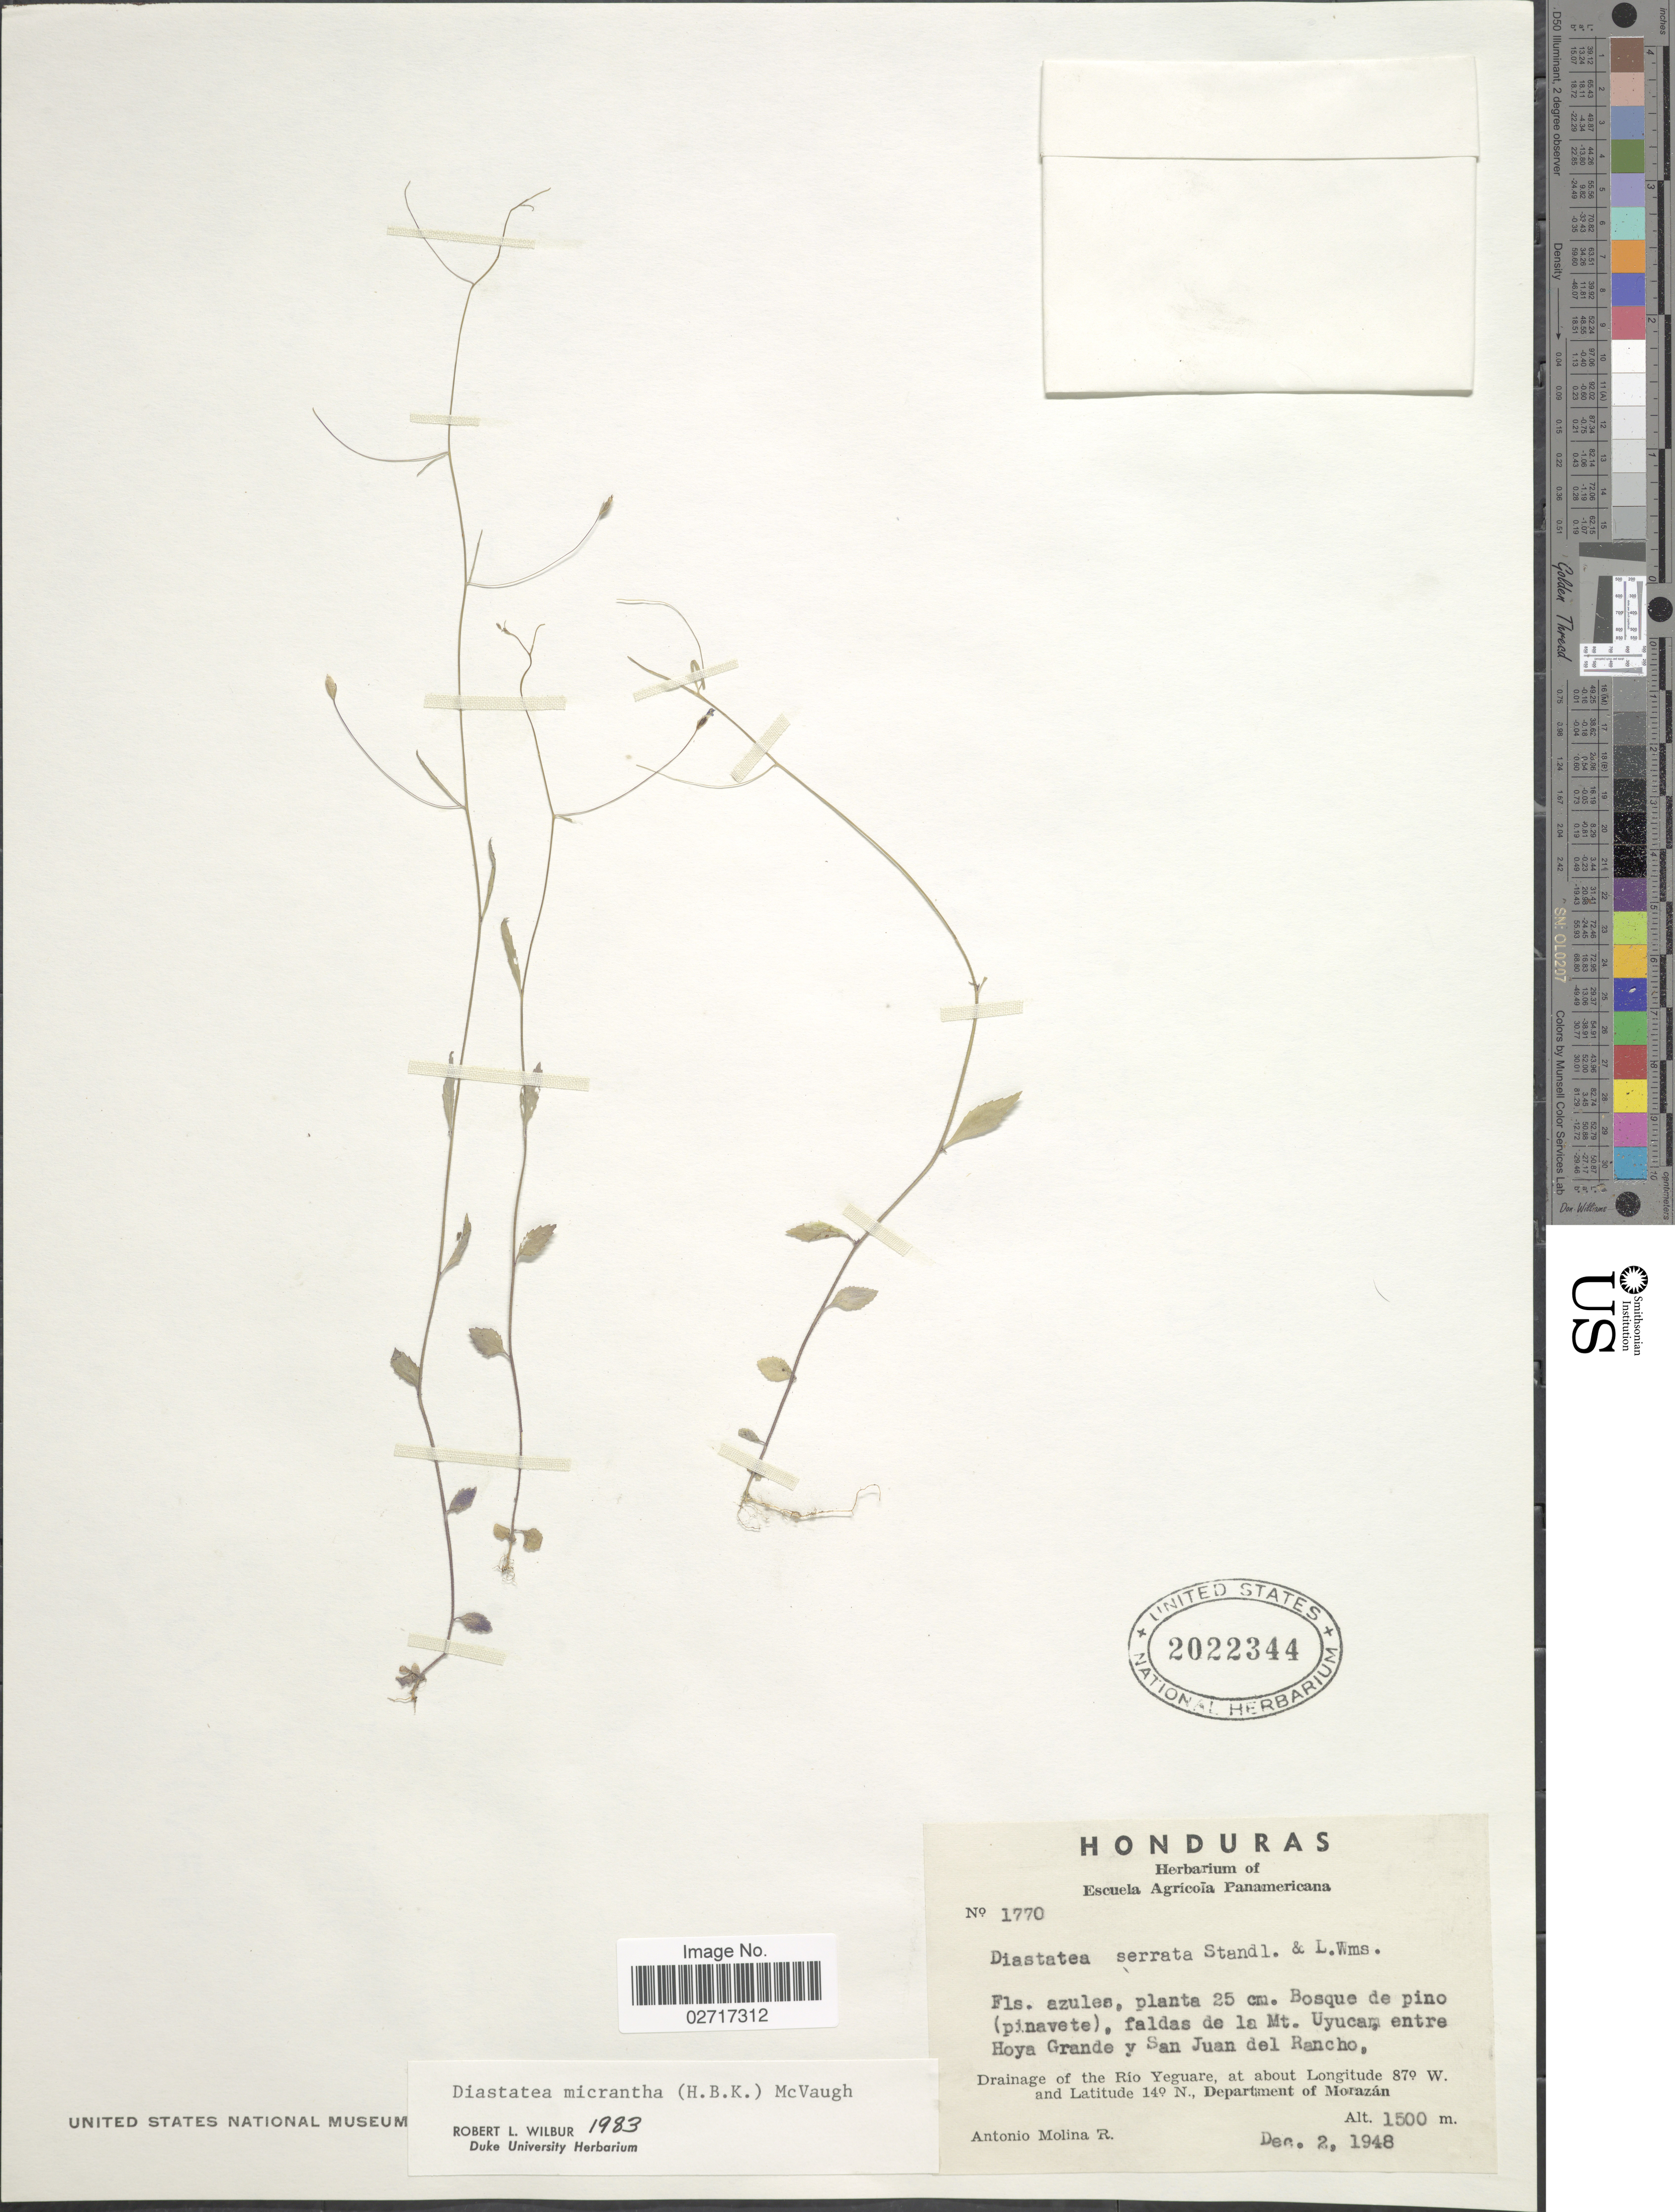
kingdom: Plantae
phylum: Tracheophyta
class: Magnoliopsida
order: Asterales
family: Campanulaceae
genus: Diastatea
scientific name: Diastatea micrantha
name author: (Kunth) McVaugh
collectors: A. Molina R.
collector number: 1770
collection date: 1948-12-02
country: Honduras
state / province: Fco. Morazán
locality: Faldas de la Mt. Uyucan, entre Hoya Grande y San Juan del Rancho. Drainage of the Río Yeguare, Department of Morazán.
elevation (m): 1500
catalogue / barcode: US 2022344